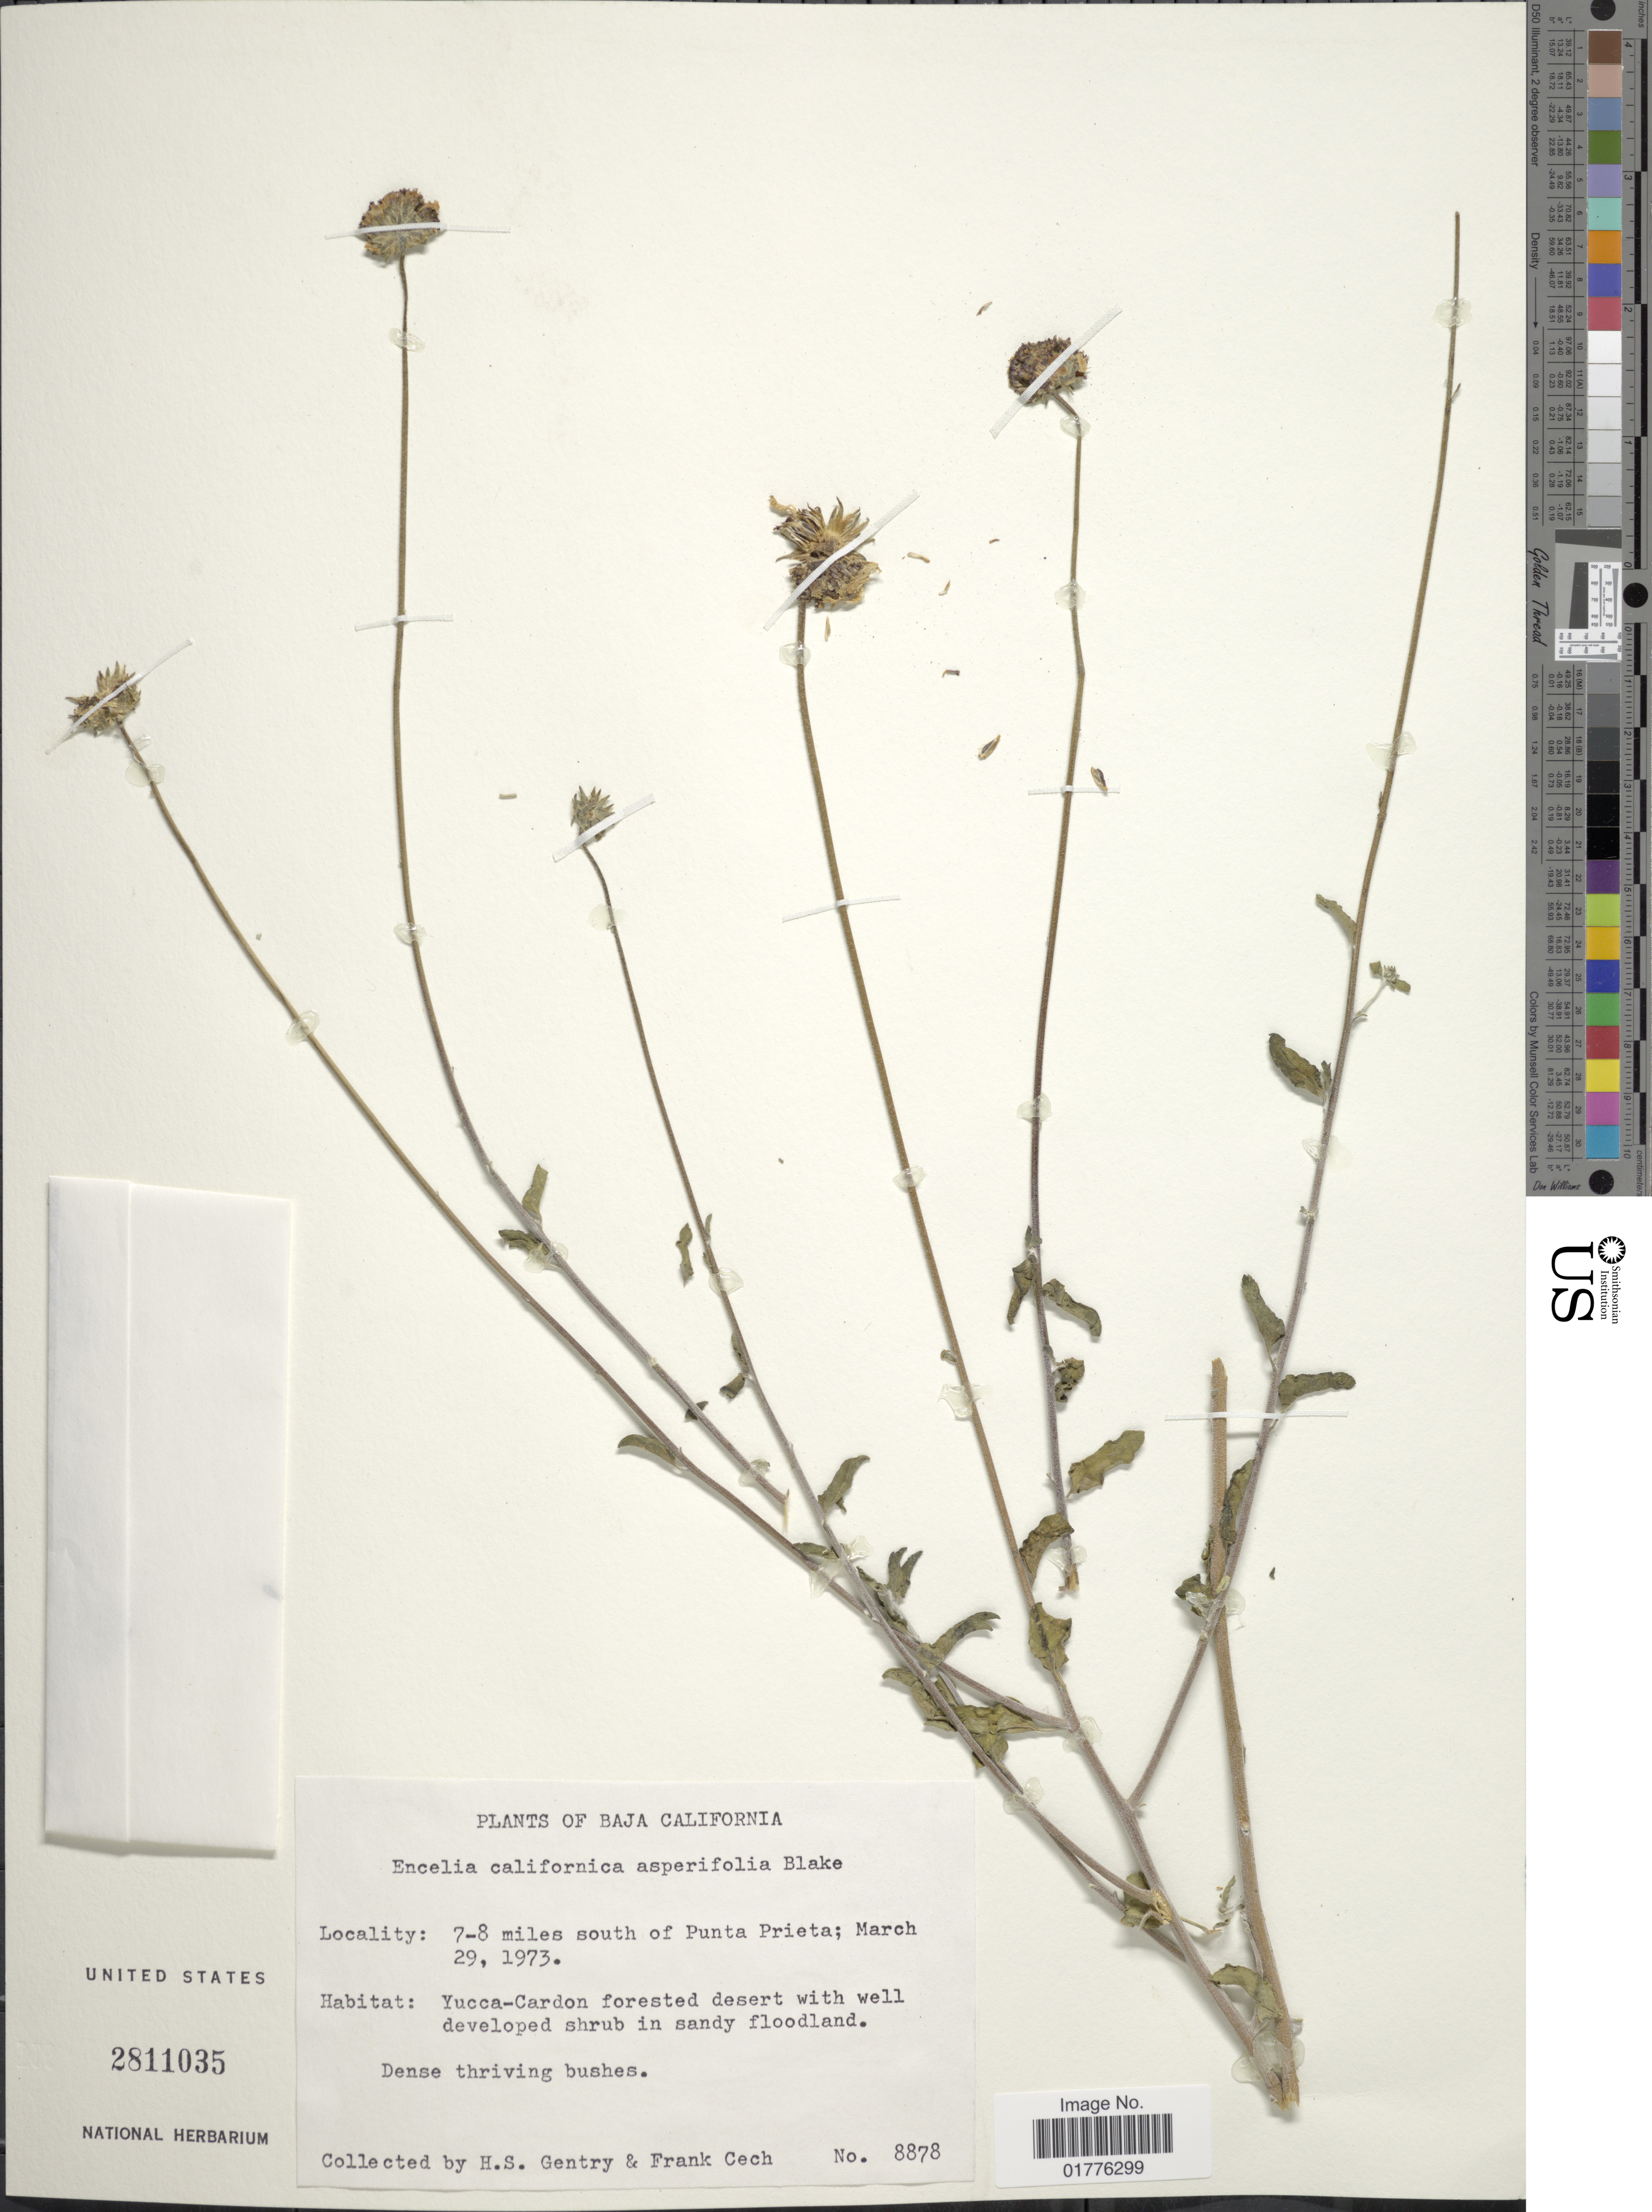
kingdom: Plantae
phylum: Tracheophyta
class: Magnoliopsida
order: Asterales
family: Asteraceae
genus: Encelia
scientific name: Encelia californica var. asperifolia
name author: S.F. Blake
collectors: H. S. Gentry & F. Cech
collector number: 8878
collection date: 1973-03-29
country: Mexico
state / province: Baja California Sur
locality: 7-8 miles south of Punta Prieta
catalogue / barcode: US 2811035